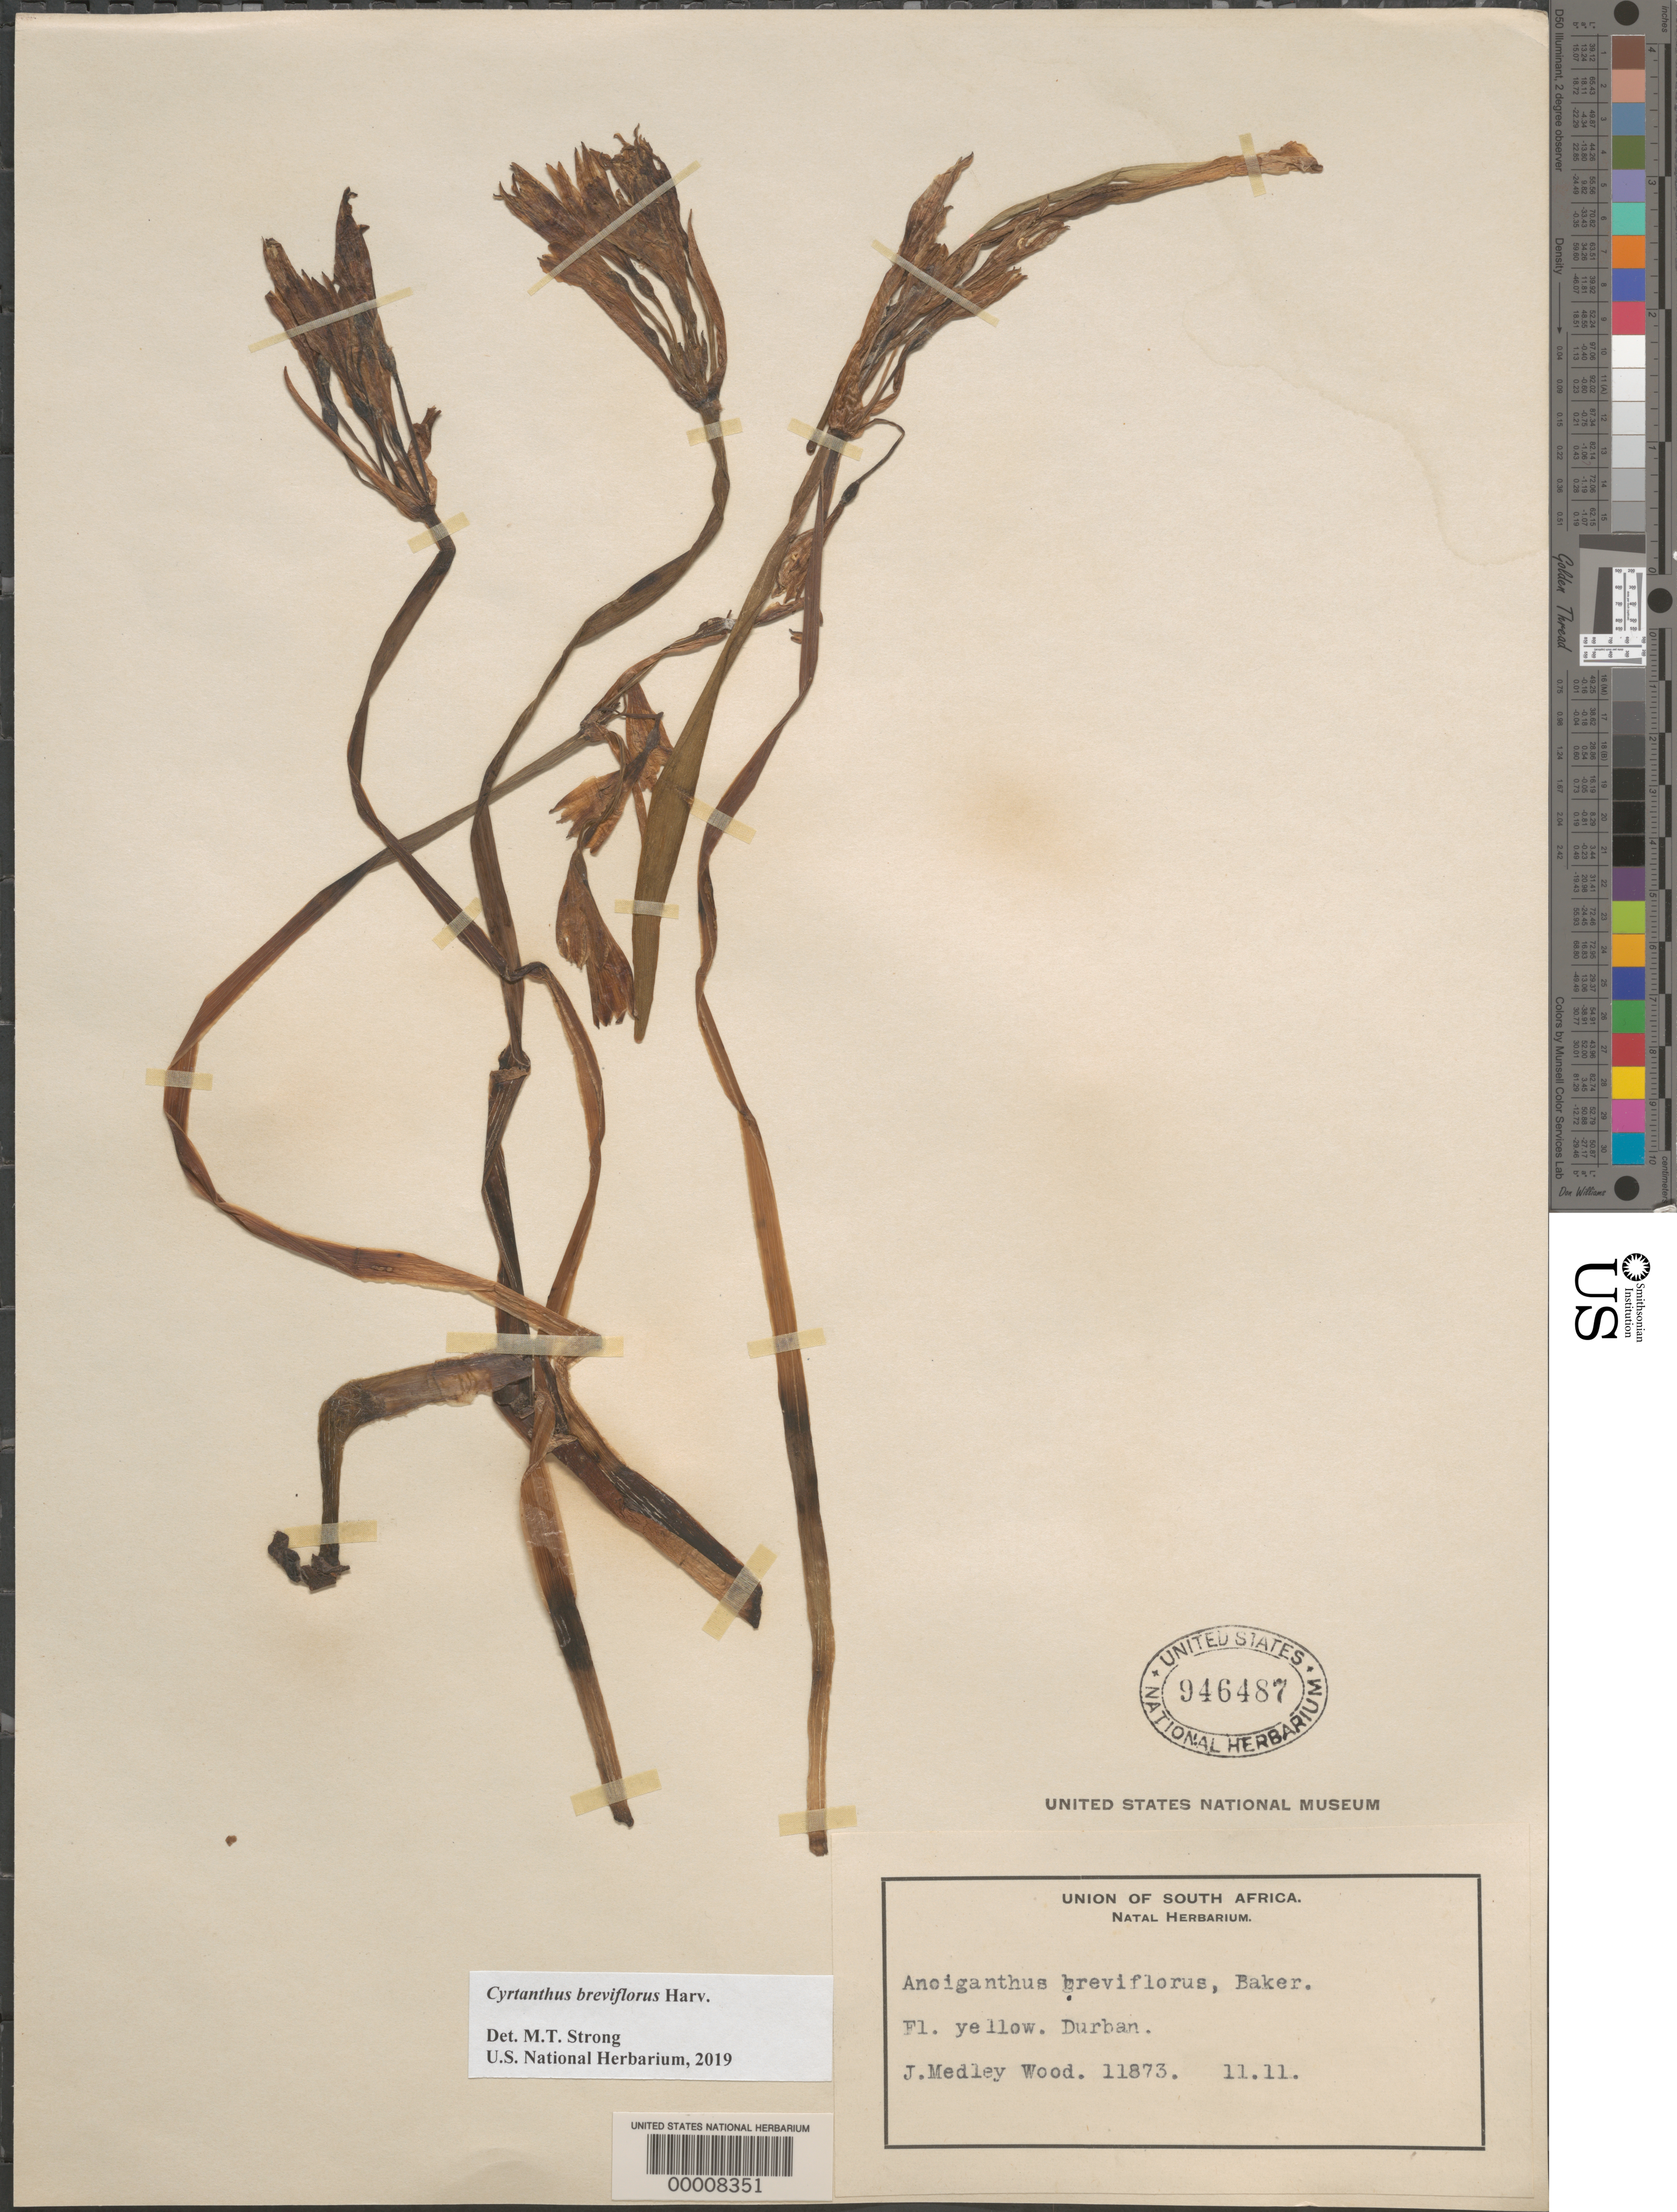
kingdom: Plantae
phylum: Tracheophyta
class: Liliopsida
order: Asparagales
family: Amaryllidaceae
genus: Cyrtanthus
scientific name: Cyrtanthus breviflorus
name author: Harv.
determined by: Strong, Mark T., (BOT), Smithsonian Institution - National Museum of Natural History (UNITED STATES)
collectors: J. M. Wood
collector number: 11873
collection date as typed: Nov 1911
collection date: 1911-11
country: South Africa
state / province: KwaZulu-Natal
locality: Durban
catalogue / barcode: US 946487